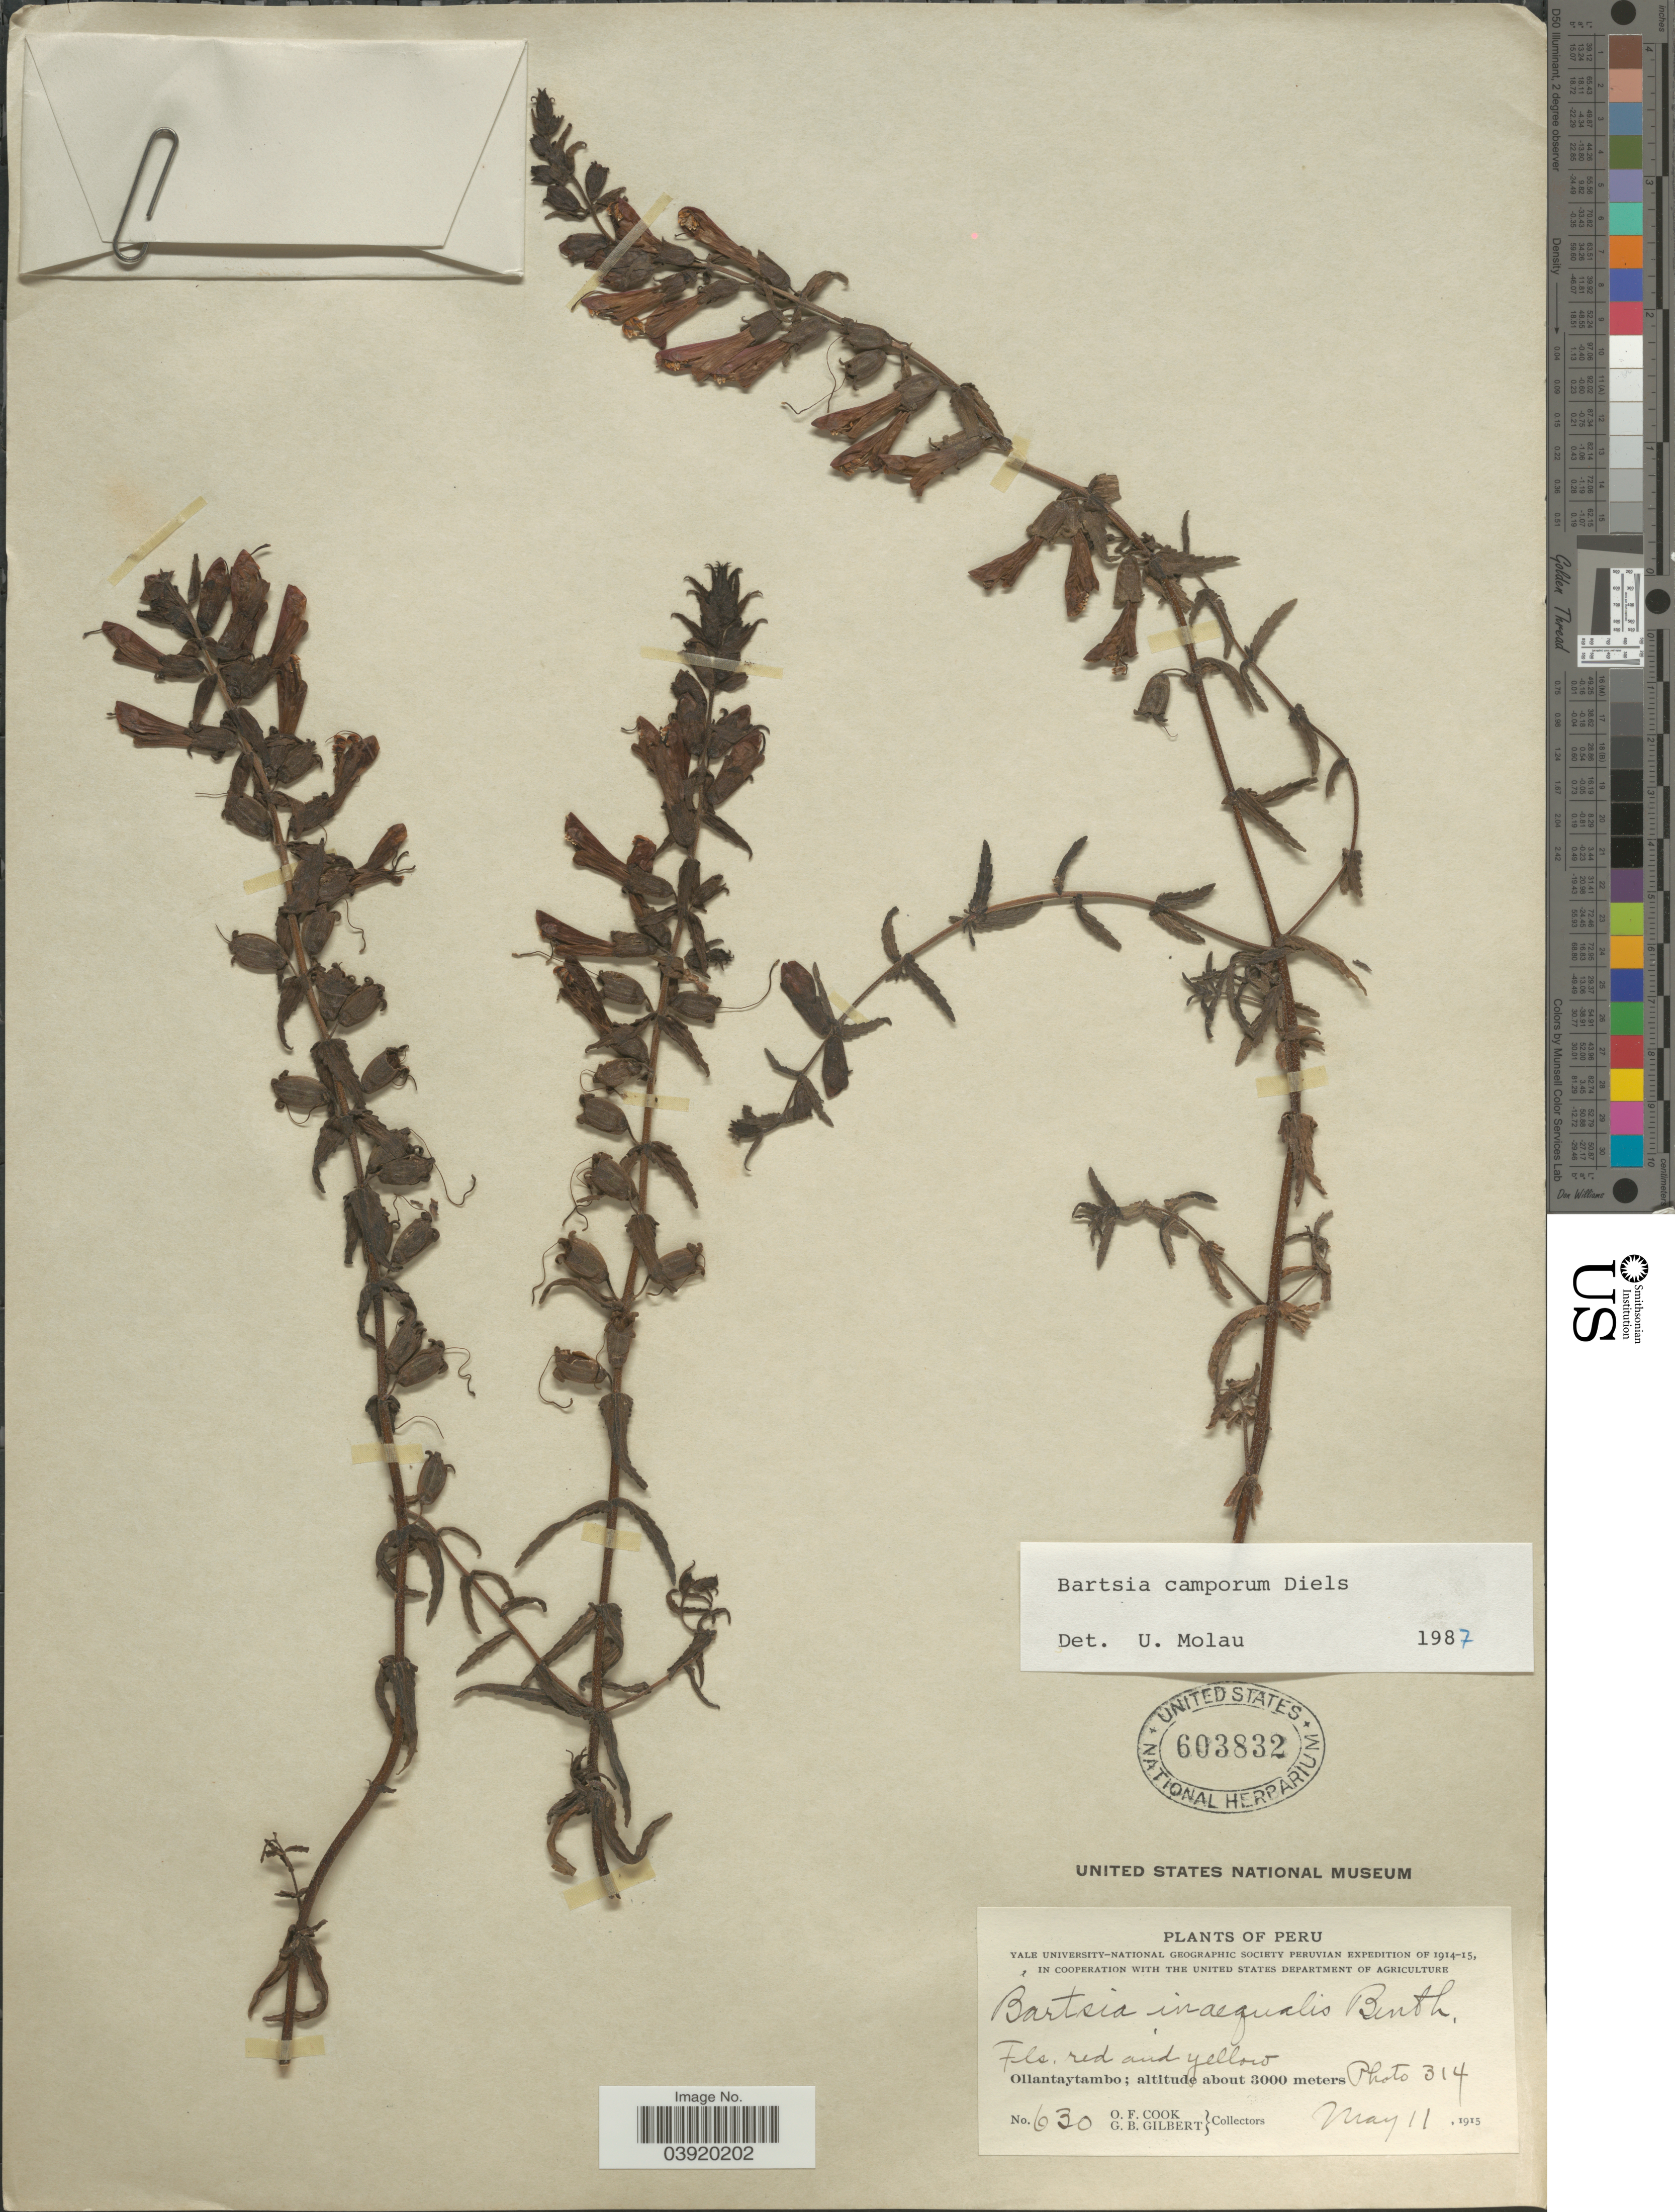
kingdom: Plantae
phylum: Tracheophyta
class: Magnoliopsida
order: Lamiales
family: Orobanchaceae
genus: Bartsia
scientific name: Bartsia camporum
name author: Diels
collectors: O. F. Cook & G. B. Gilbert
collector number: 630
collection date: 1915-05-11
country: Peru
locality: Ollantaytambo.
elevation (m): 3000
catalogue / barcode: US 603832